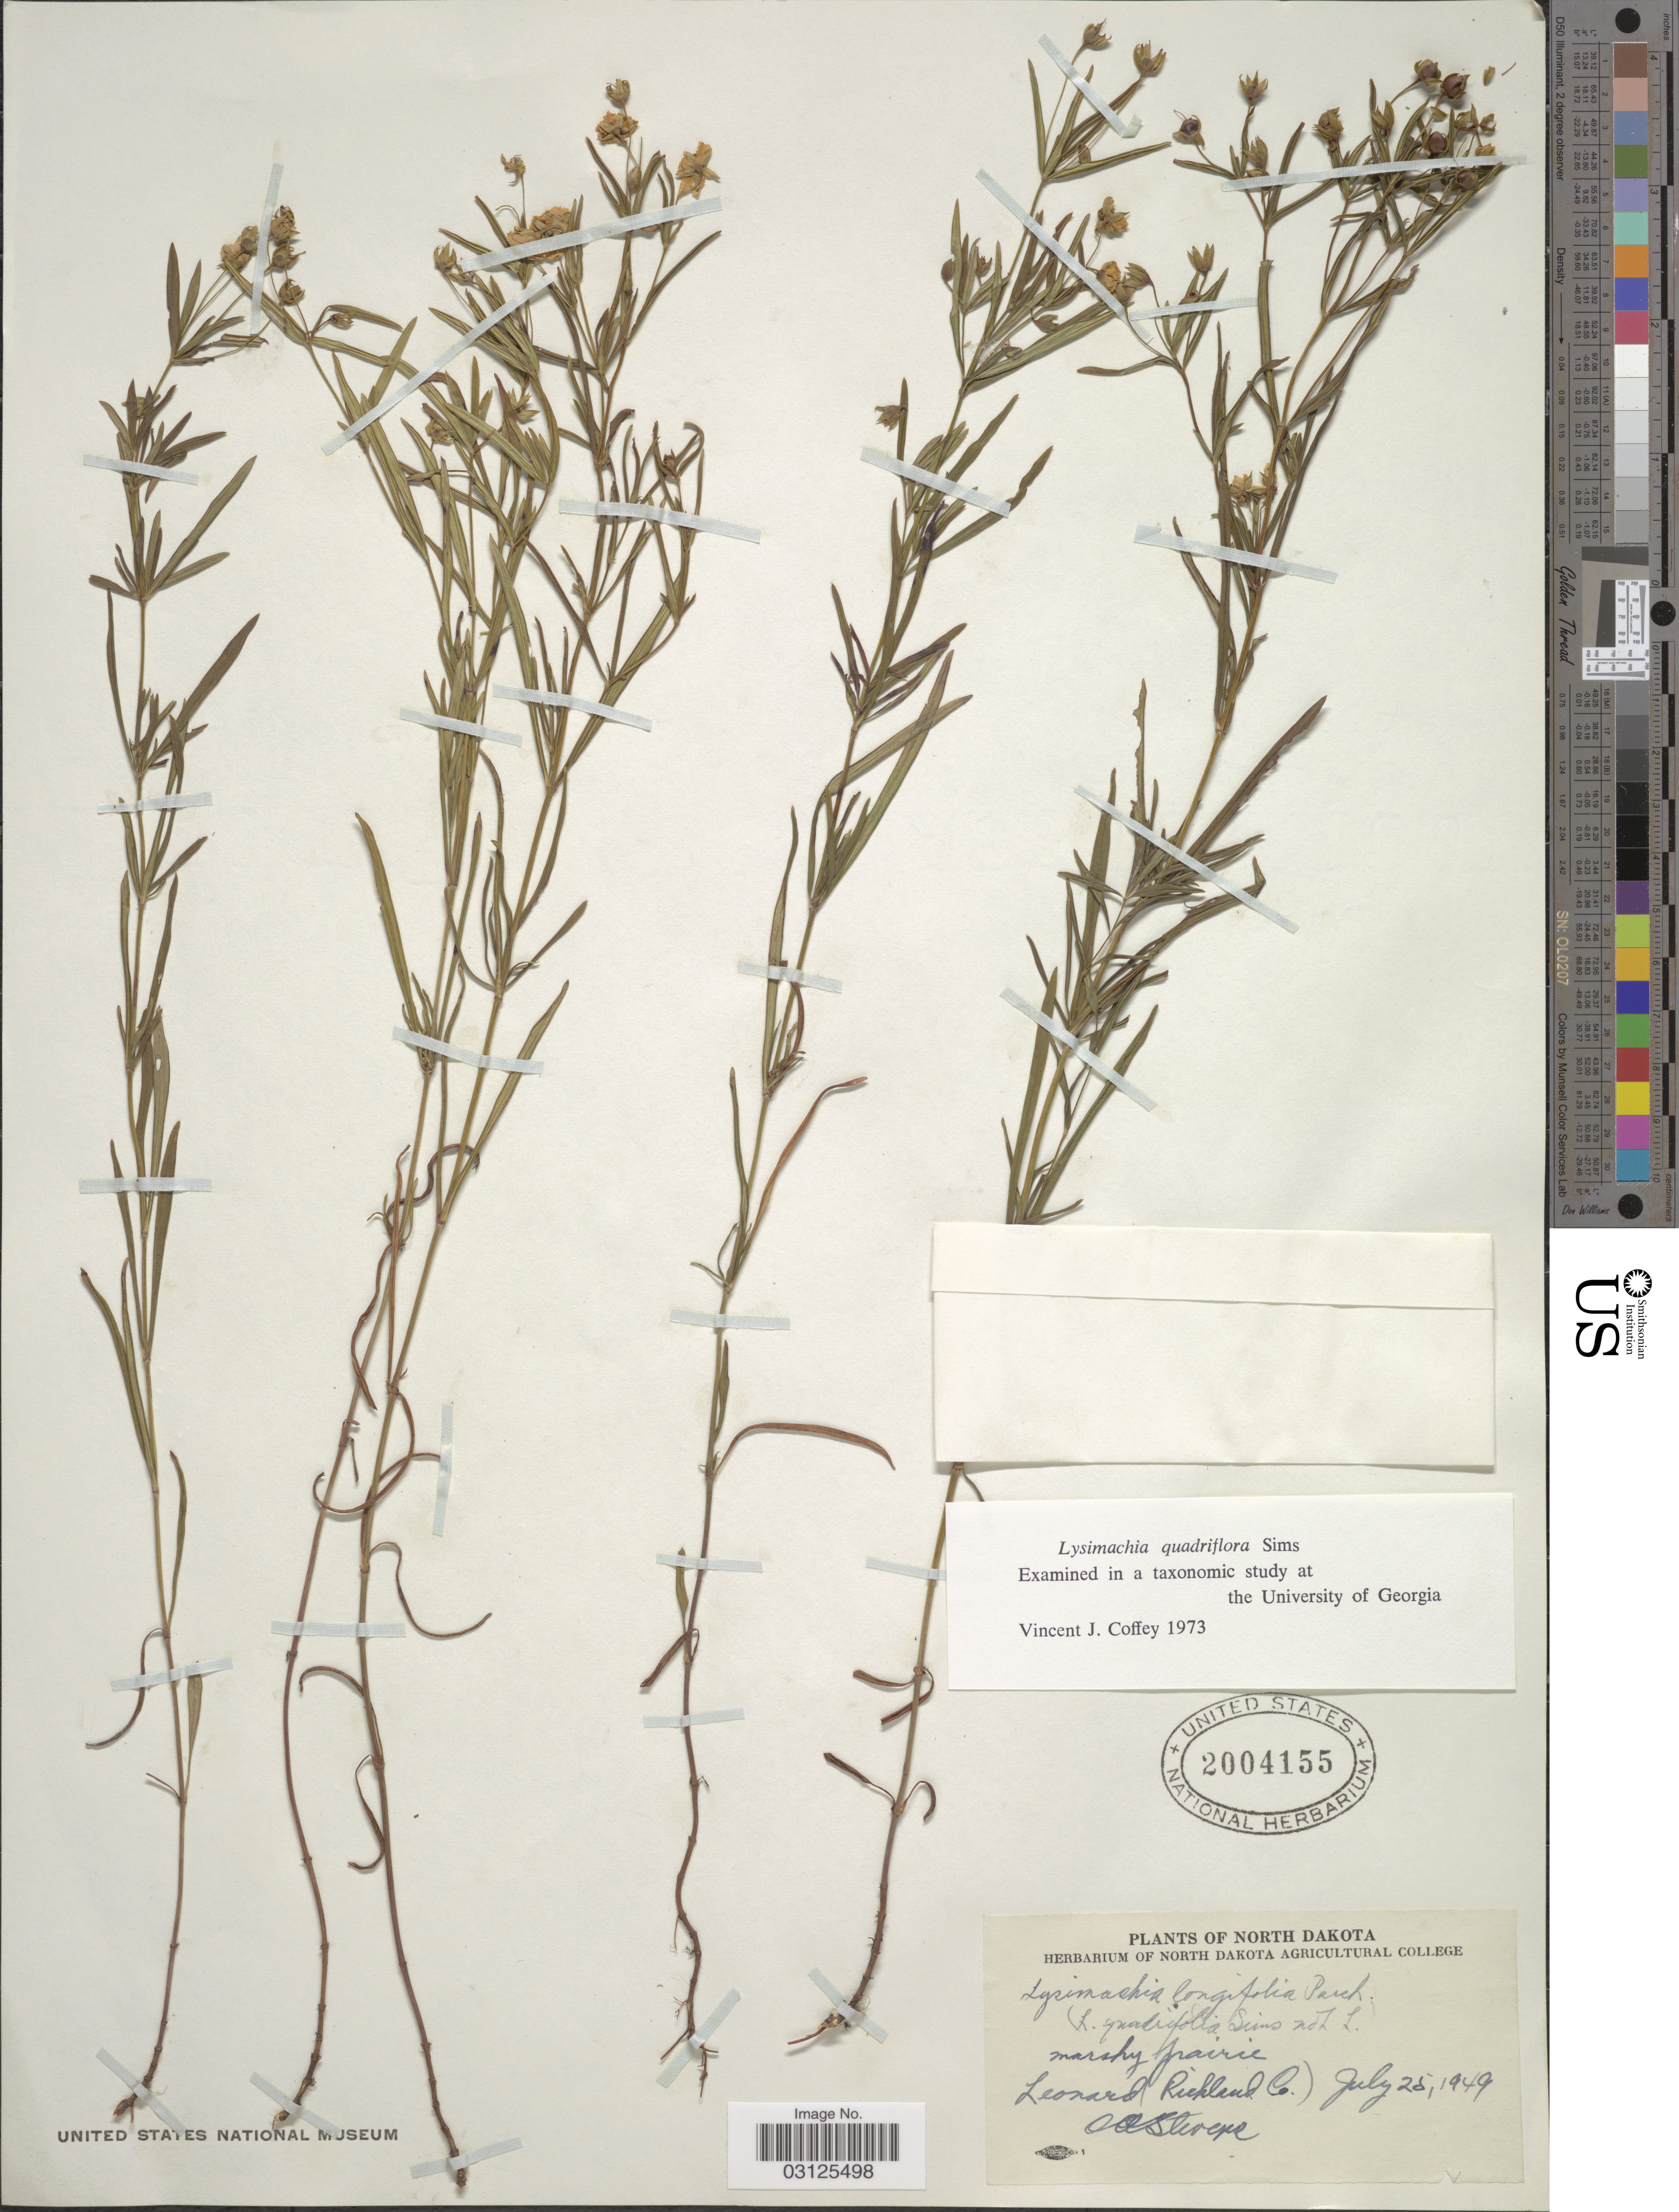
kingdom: Plantae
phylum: Tracheophyta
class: Magnoliopsida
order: Ericales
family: Primulaceae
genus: Steironema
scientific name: Steironema quadriflorum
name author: (Sims) Hitchc.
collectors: O. A. Stevens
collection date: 1949-07-25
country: United States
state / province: North Dakota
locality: Leonard (Rickland Co.)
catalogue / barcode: US 2004155